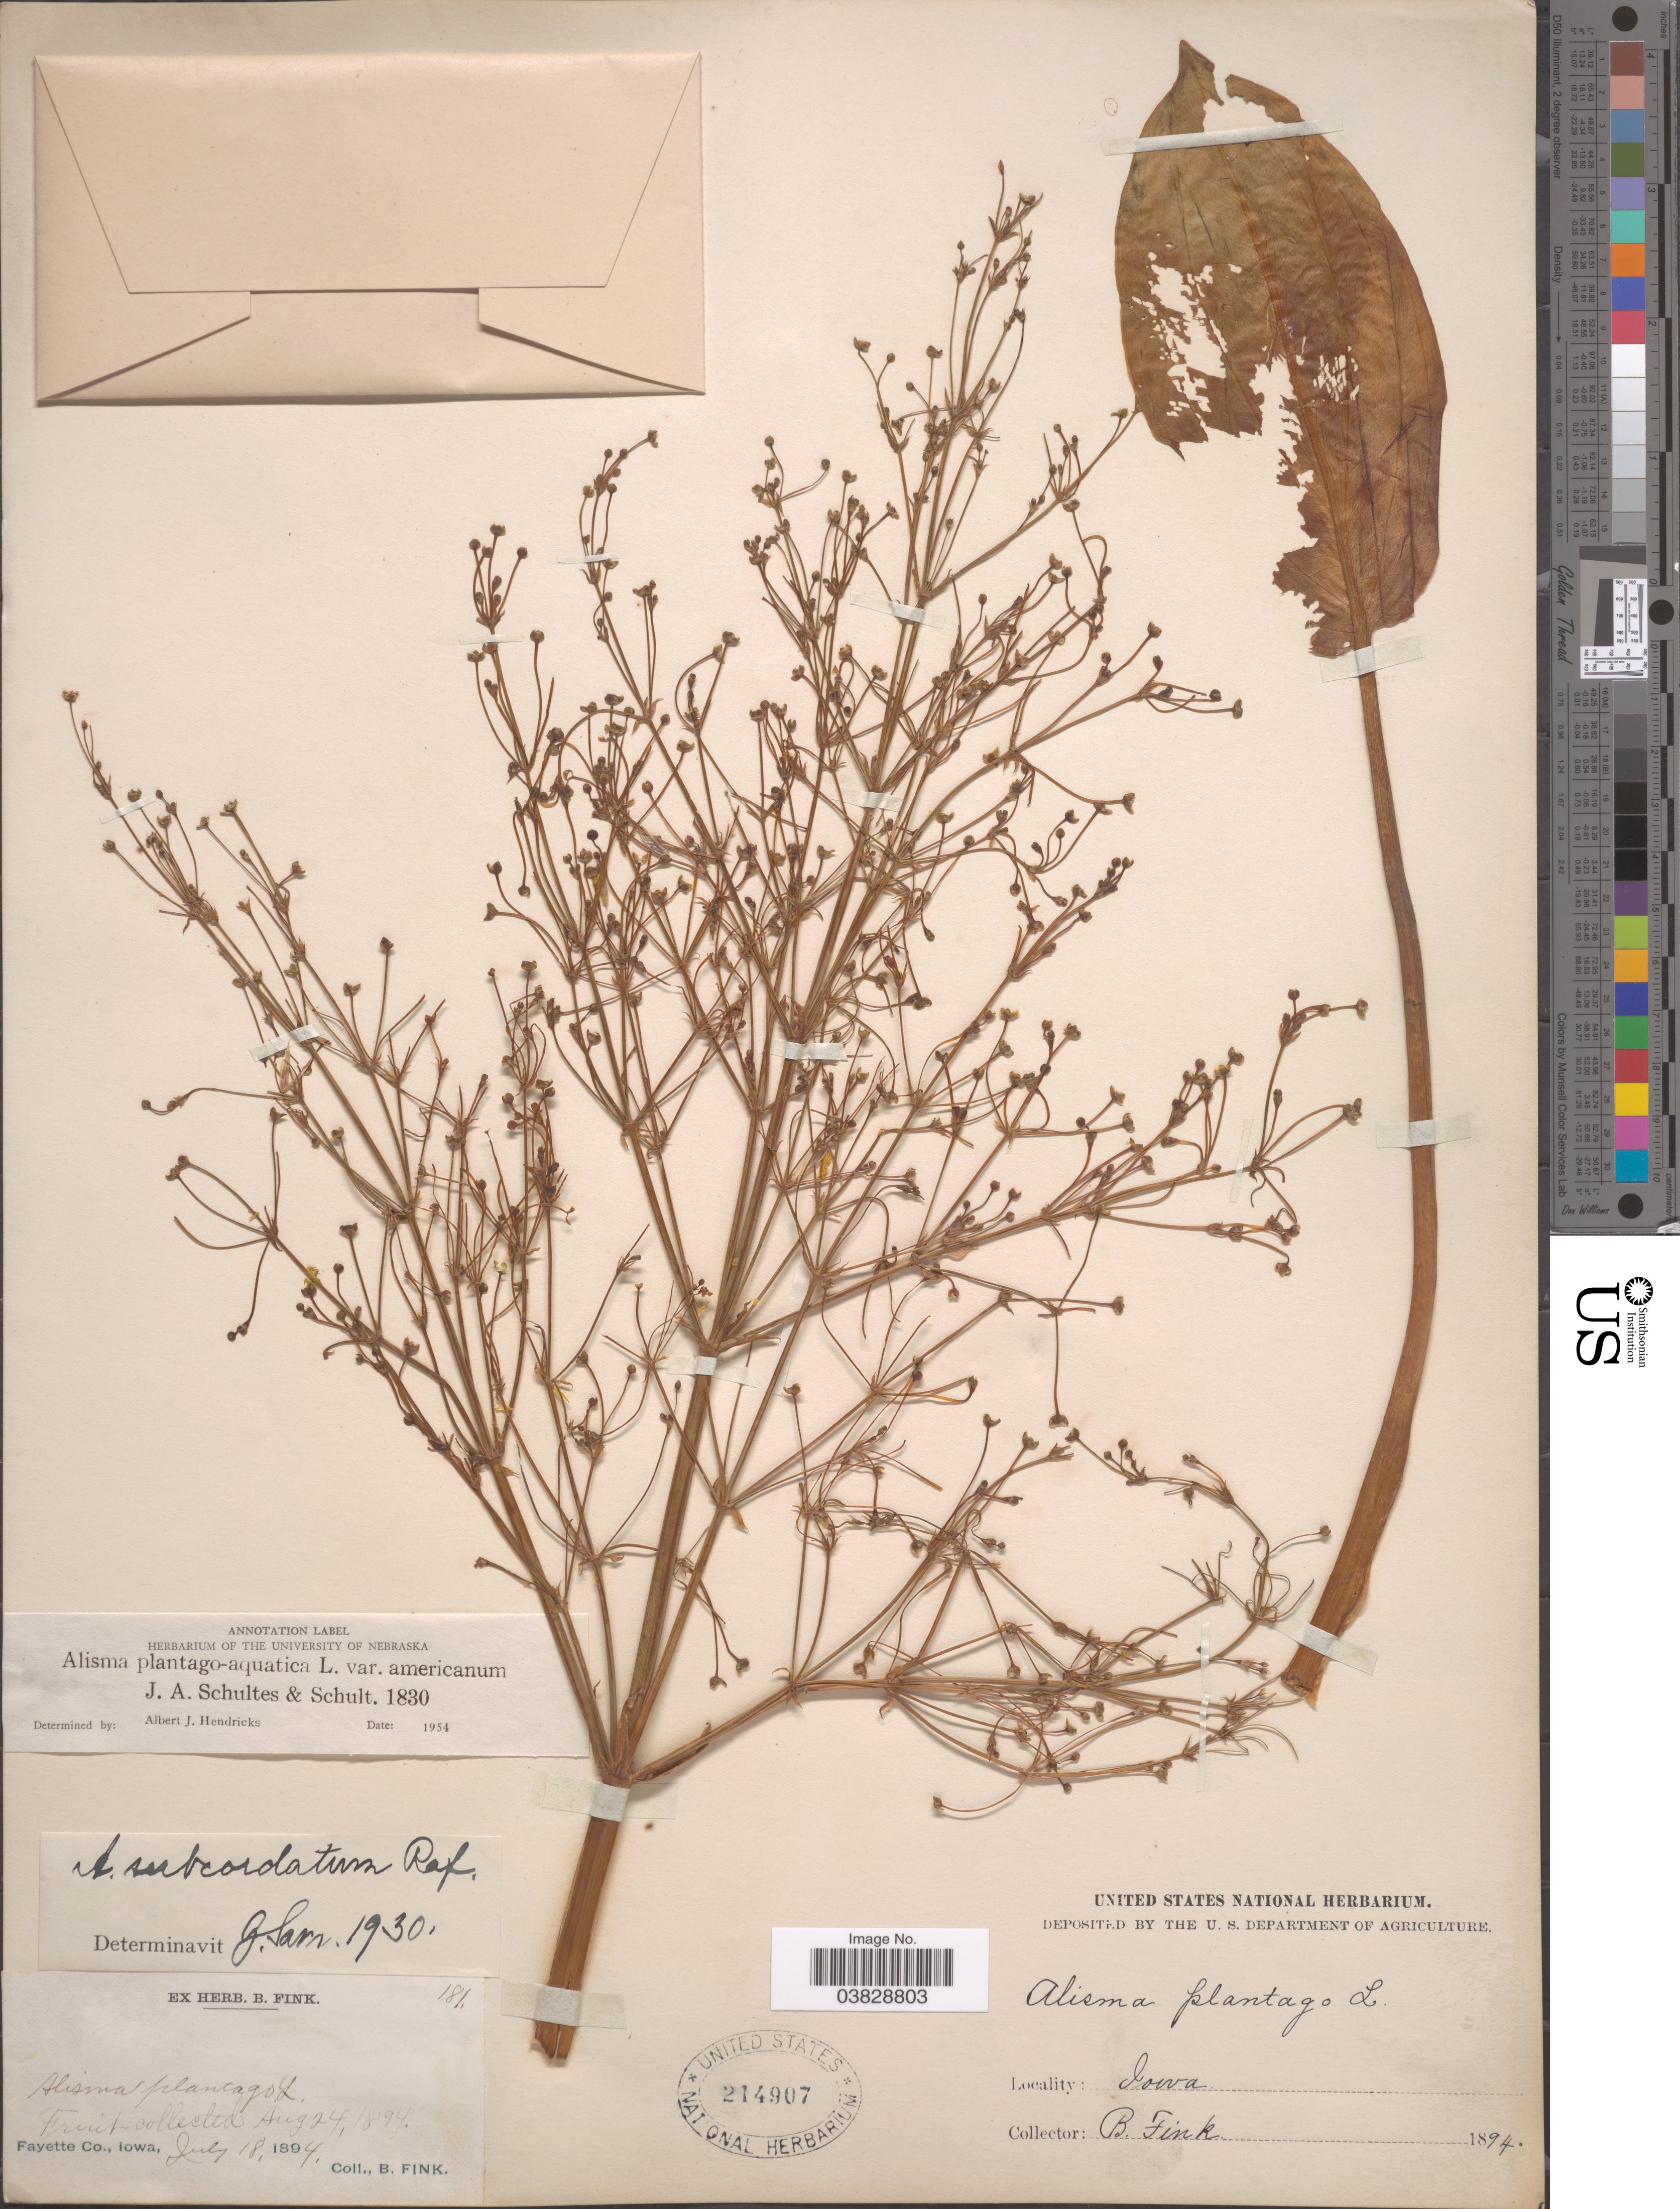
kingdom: Plantae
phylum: Tracheophyta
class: Liliopsida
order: Alismatales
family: Alismataceae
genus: Alisma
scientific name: Alisma plantago-aquatica var. americanum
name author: L.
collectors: B. Fink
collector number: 181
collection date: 1894-07-18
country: United States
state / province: Iowa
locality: Fayette Co.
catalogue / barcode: US 214907